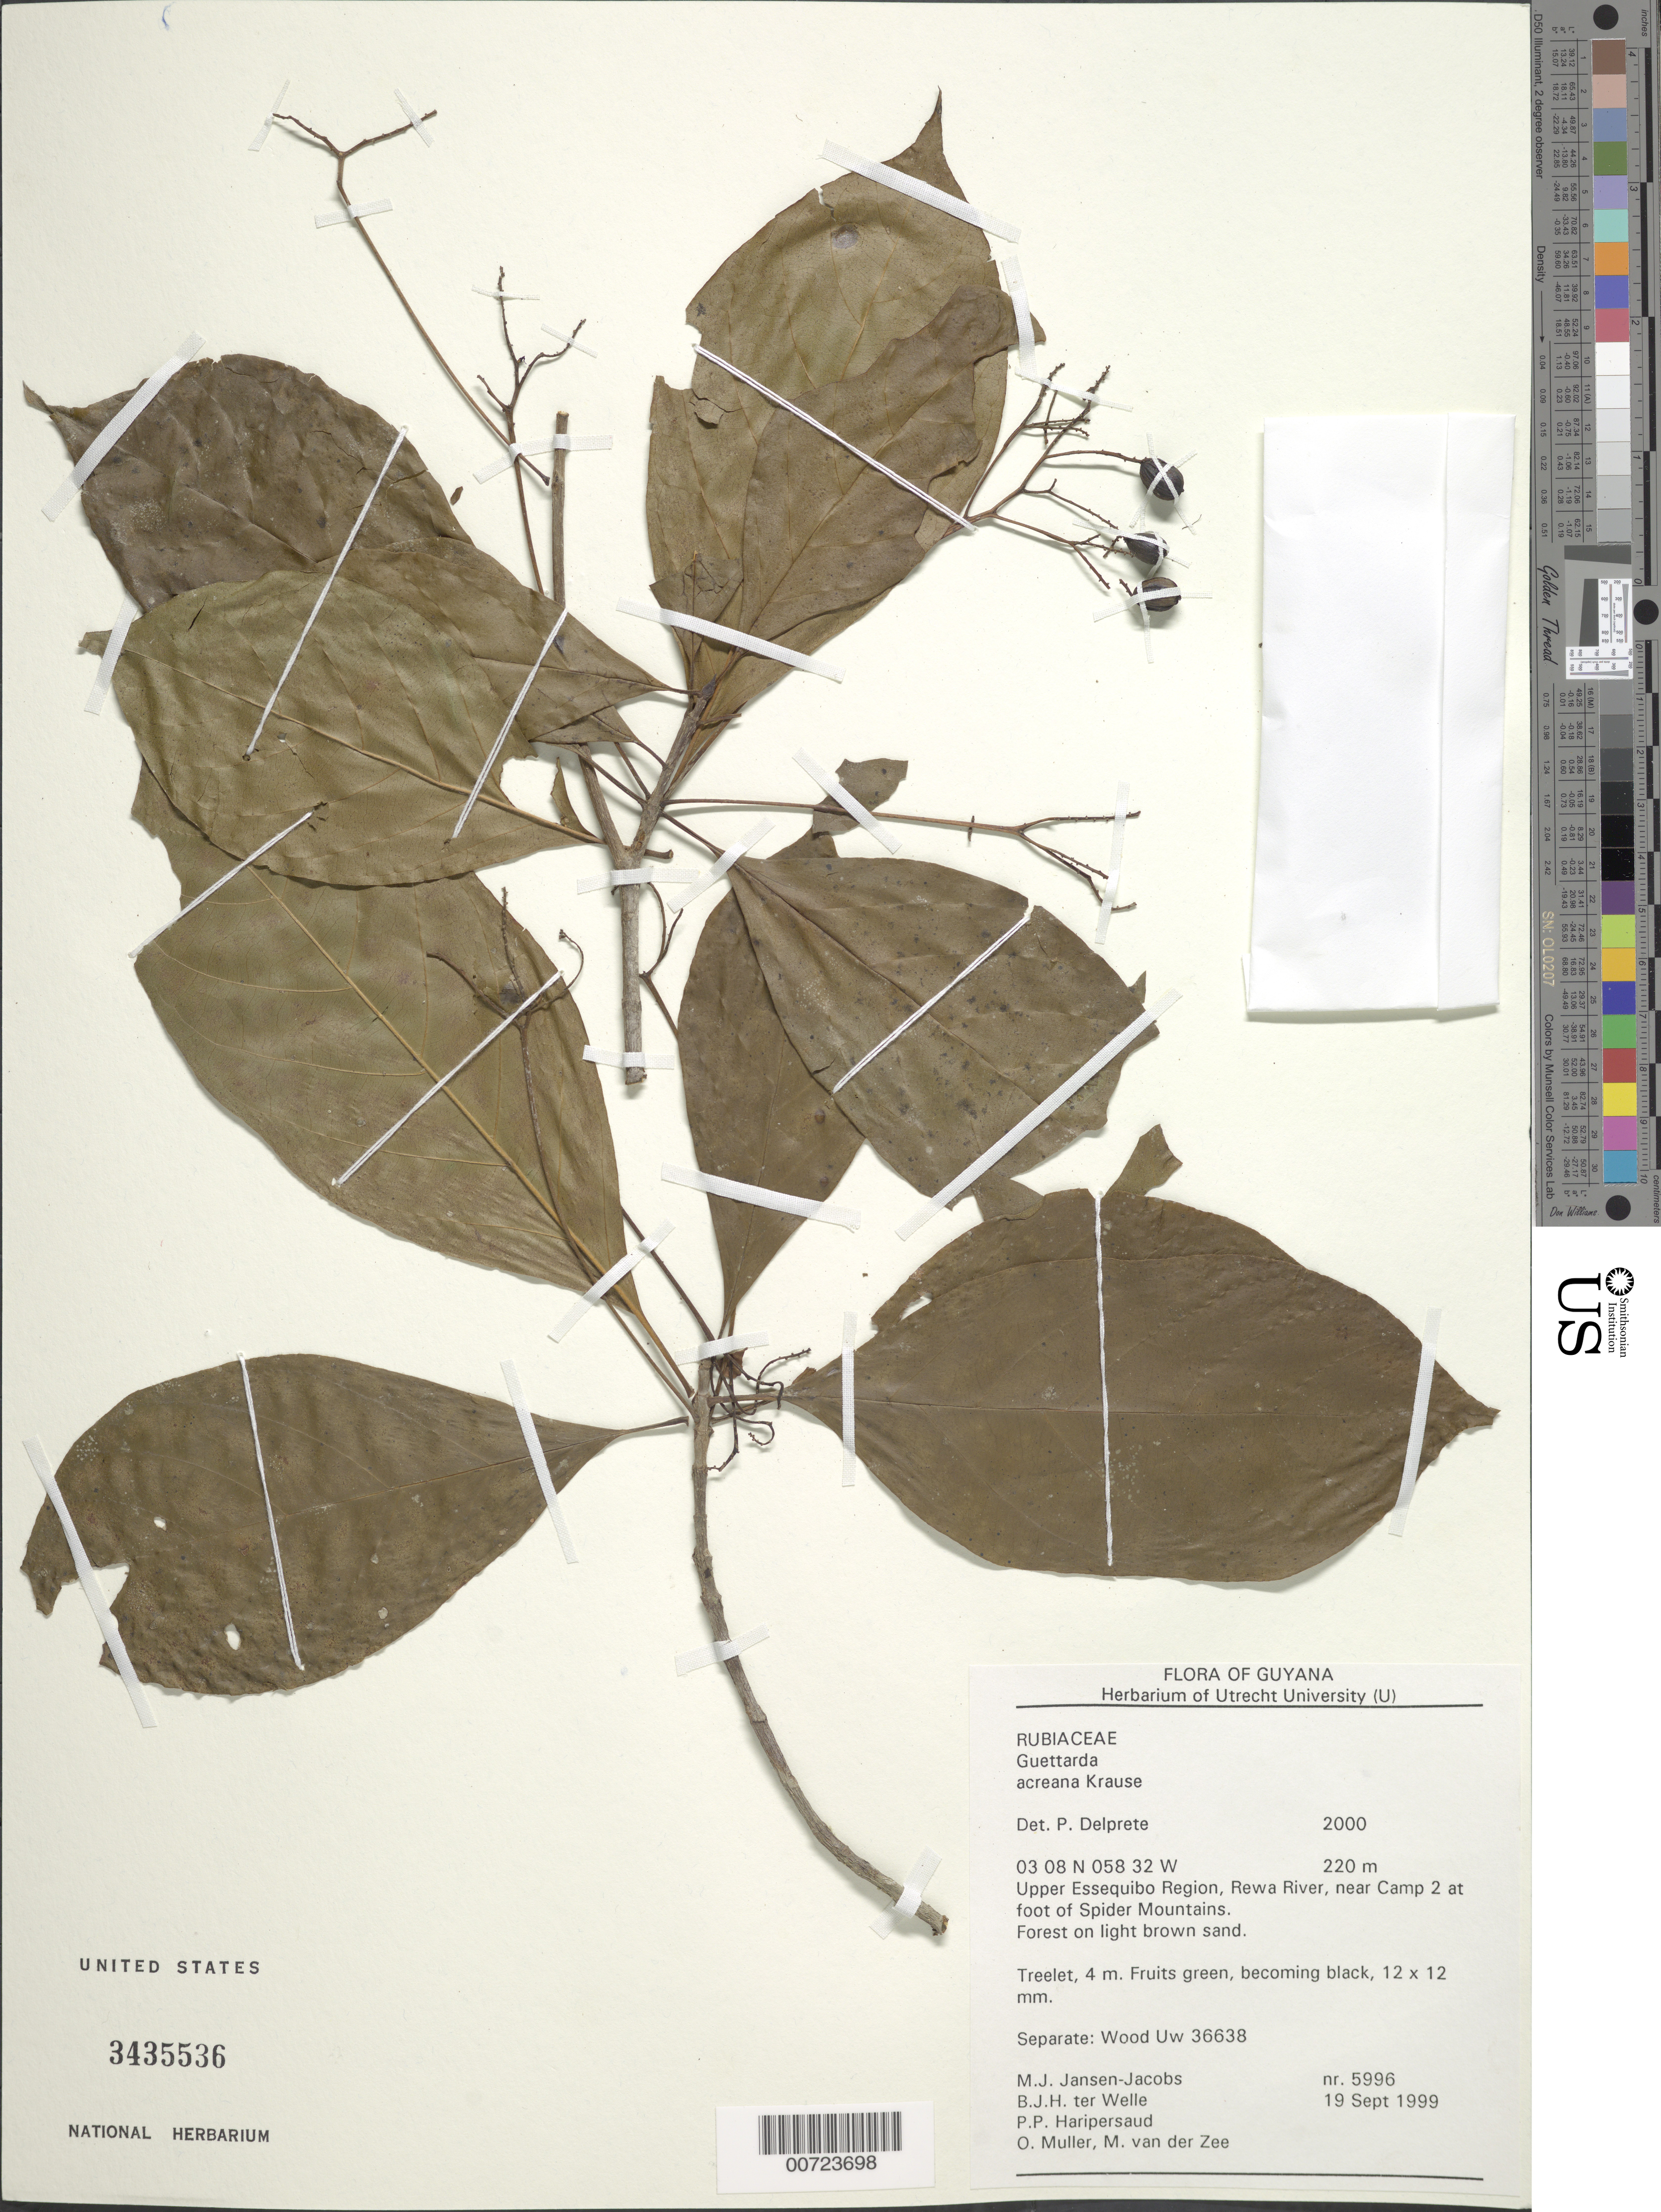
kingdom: Plantae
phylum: Tracheophyta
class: Magnoliopsida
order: Gentianales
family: Rubiaceae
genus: Guettarda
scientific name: Guettarda acreana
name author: K. Krause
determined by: Delprete, P. G., Herb. de Guyane Cay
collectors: M. J. Jansen-Jacobs, B. Welle, P. Haripersaud, O. Muller & M. van der Zee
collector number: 5996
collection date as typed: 19-Sep-99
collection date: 1999-09-19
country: Guyana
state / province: U. Takutu-U. Essequibo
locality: Rewa River, at foot of Spider Mts., near camp 2, Upper Essequibo Region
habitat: Forest on light brown sand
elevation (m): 220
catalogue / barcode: US 3435536